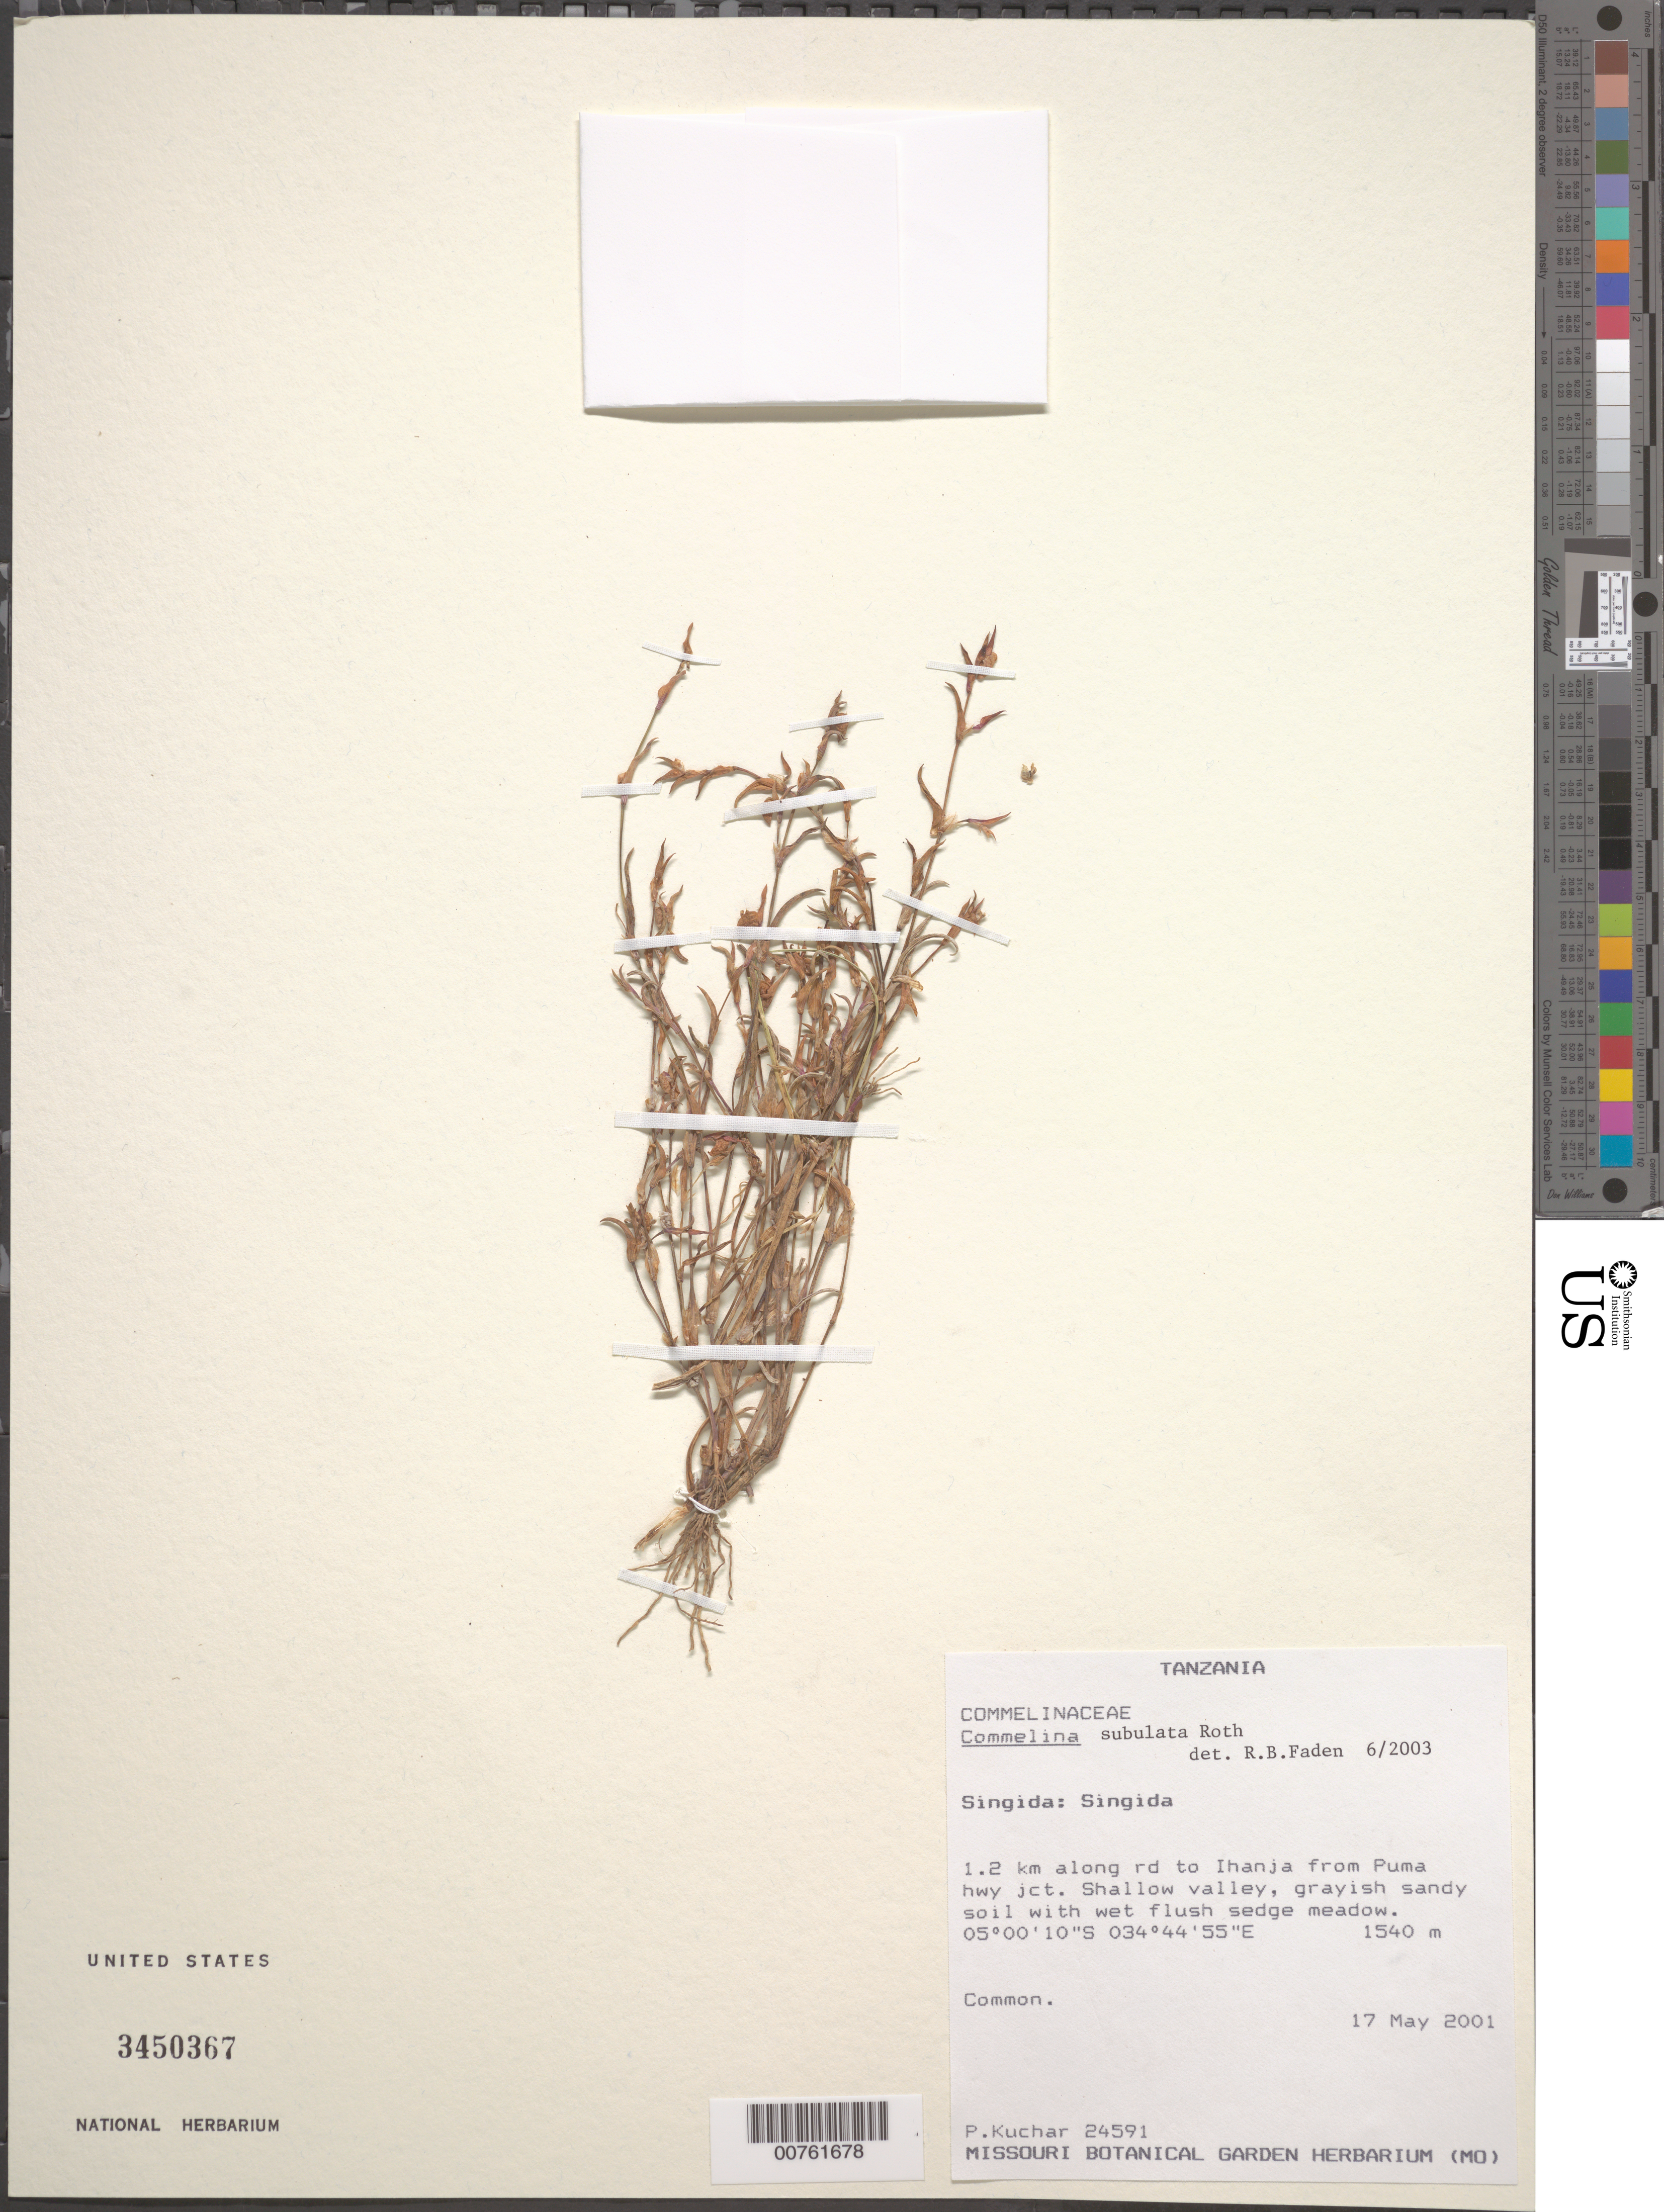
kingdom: Plantae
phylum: Tracheophyta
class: Liliopsida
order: Commelinales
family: Commelinaceae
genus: Commelina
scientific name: Commelina subulata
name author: Roth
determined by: Faden, Robert B., (US), Smithsonian Institution - National Museum of Natural History (UNITED STATES)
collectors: P. Kuchar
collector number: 24591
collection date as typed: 17 May 2001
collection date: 2001-05-17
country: Tanzania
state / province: Singida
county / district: Singida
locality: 1.2 km along rd to Ihanja from Puma hwy jct.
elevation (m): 1540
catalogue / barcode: US 3450367